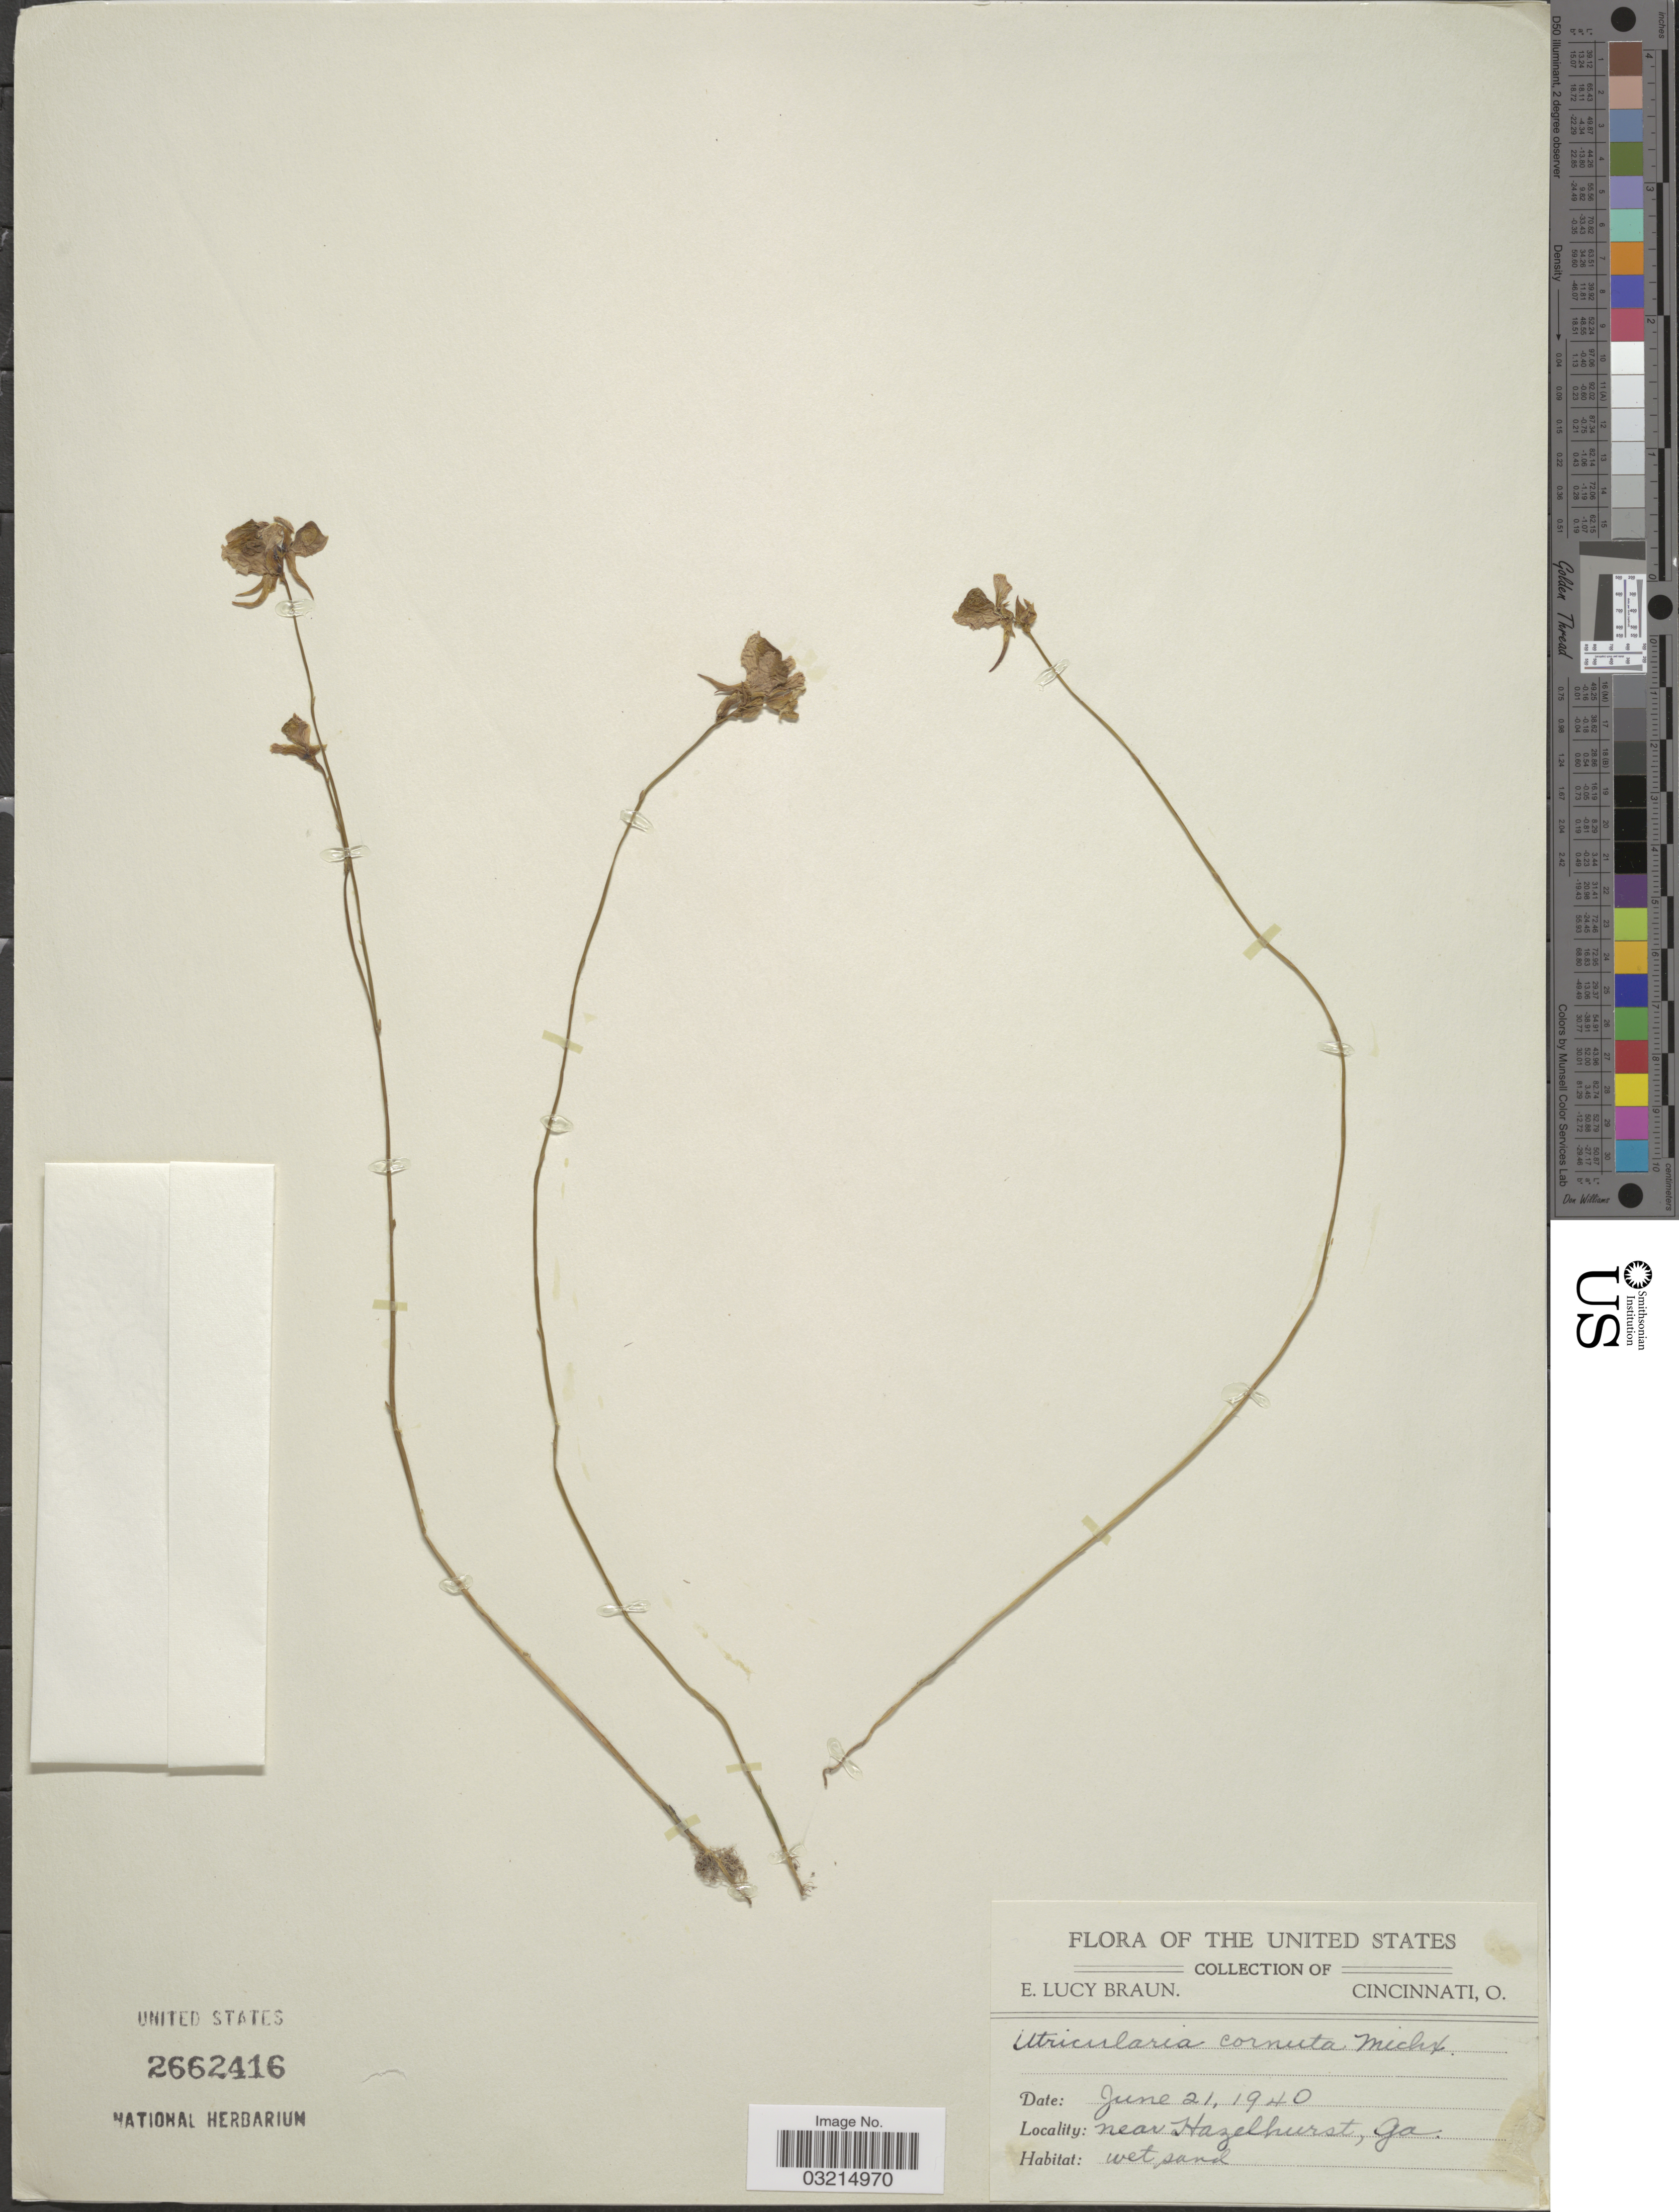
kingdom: Plantae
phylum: Tracheophyta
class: Magnoliopsida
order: Lamiales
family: Lentibulariaceae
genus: Utricularia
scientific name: Utricularia cornuta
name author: Michx.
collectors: E. L. Braun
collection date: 1940-06-21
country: United States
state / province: Georgia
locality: Near Hazelhurst.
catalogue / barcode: US 2662416